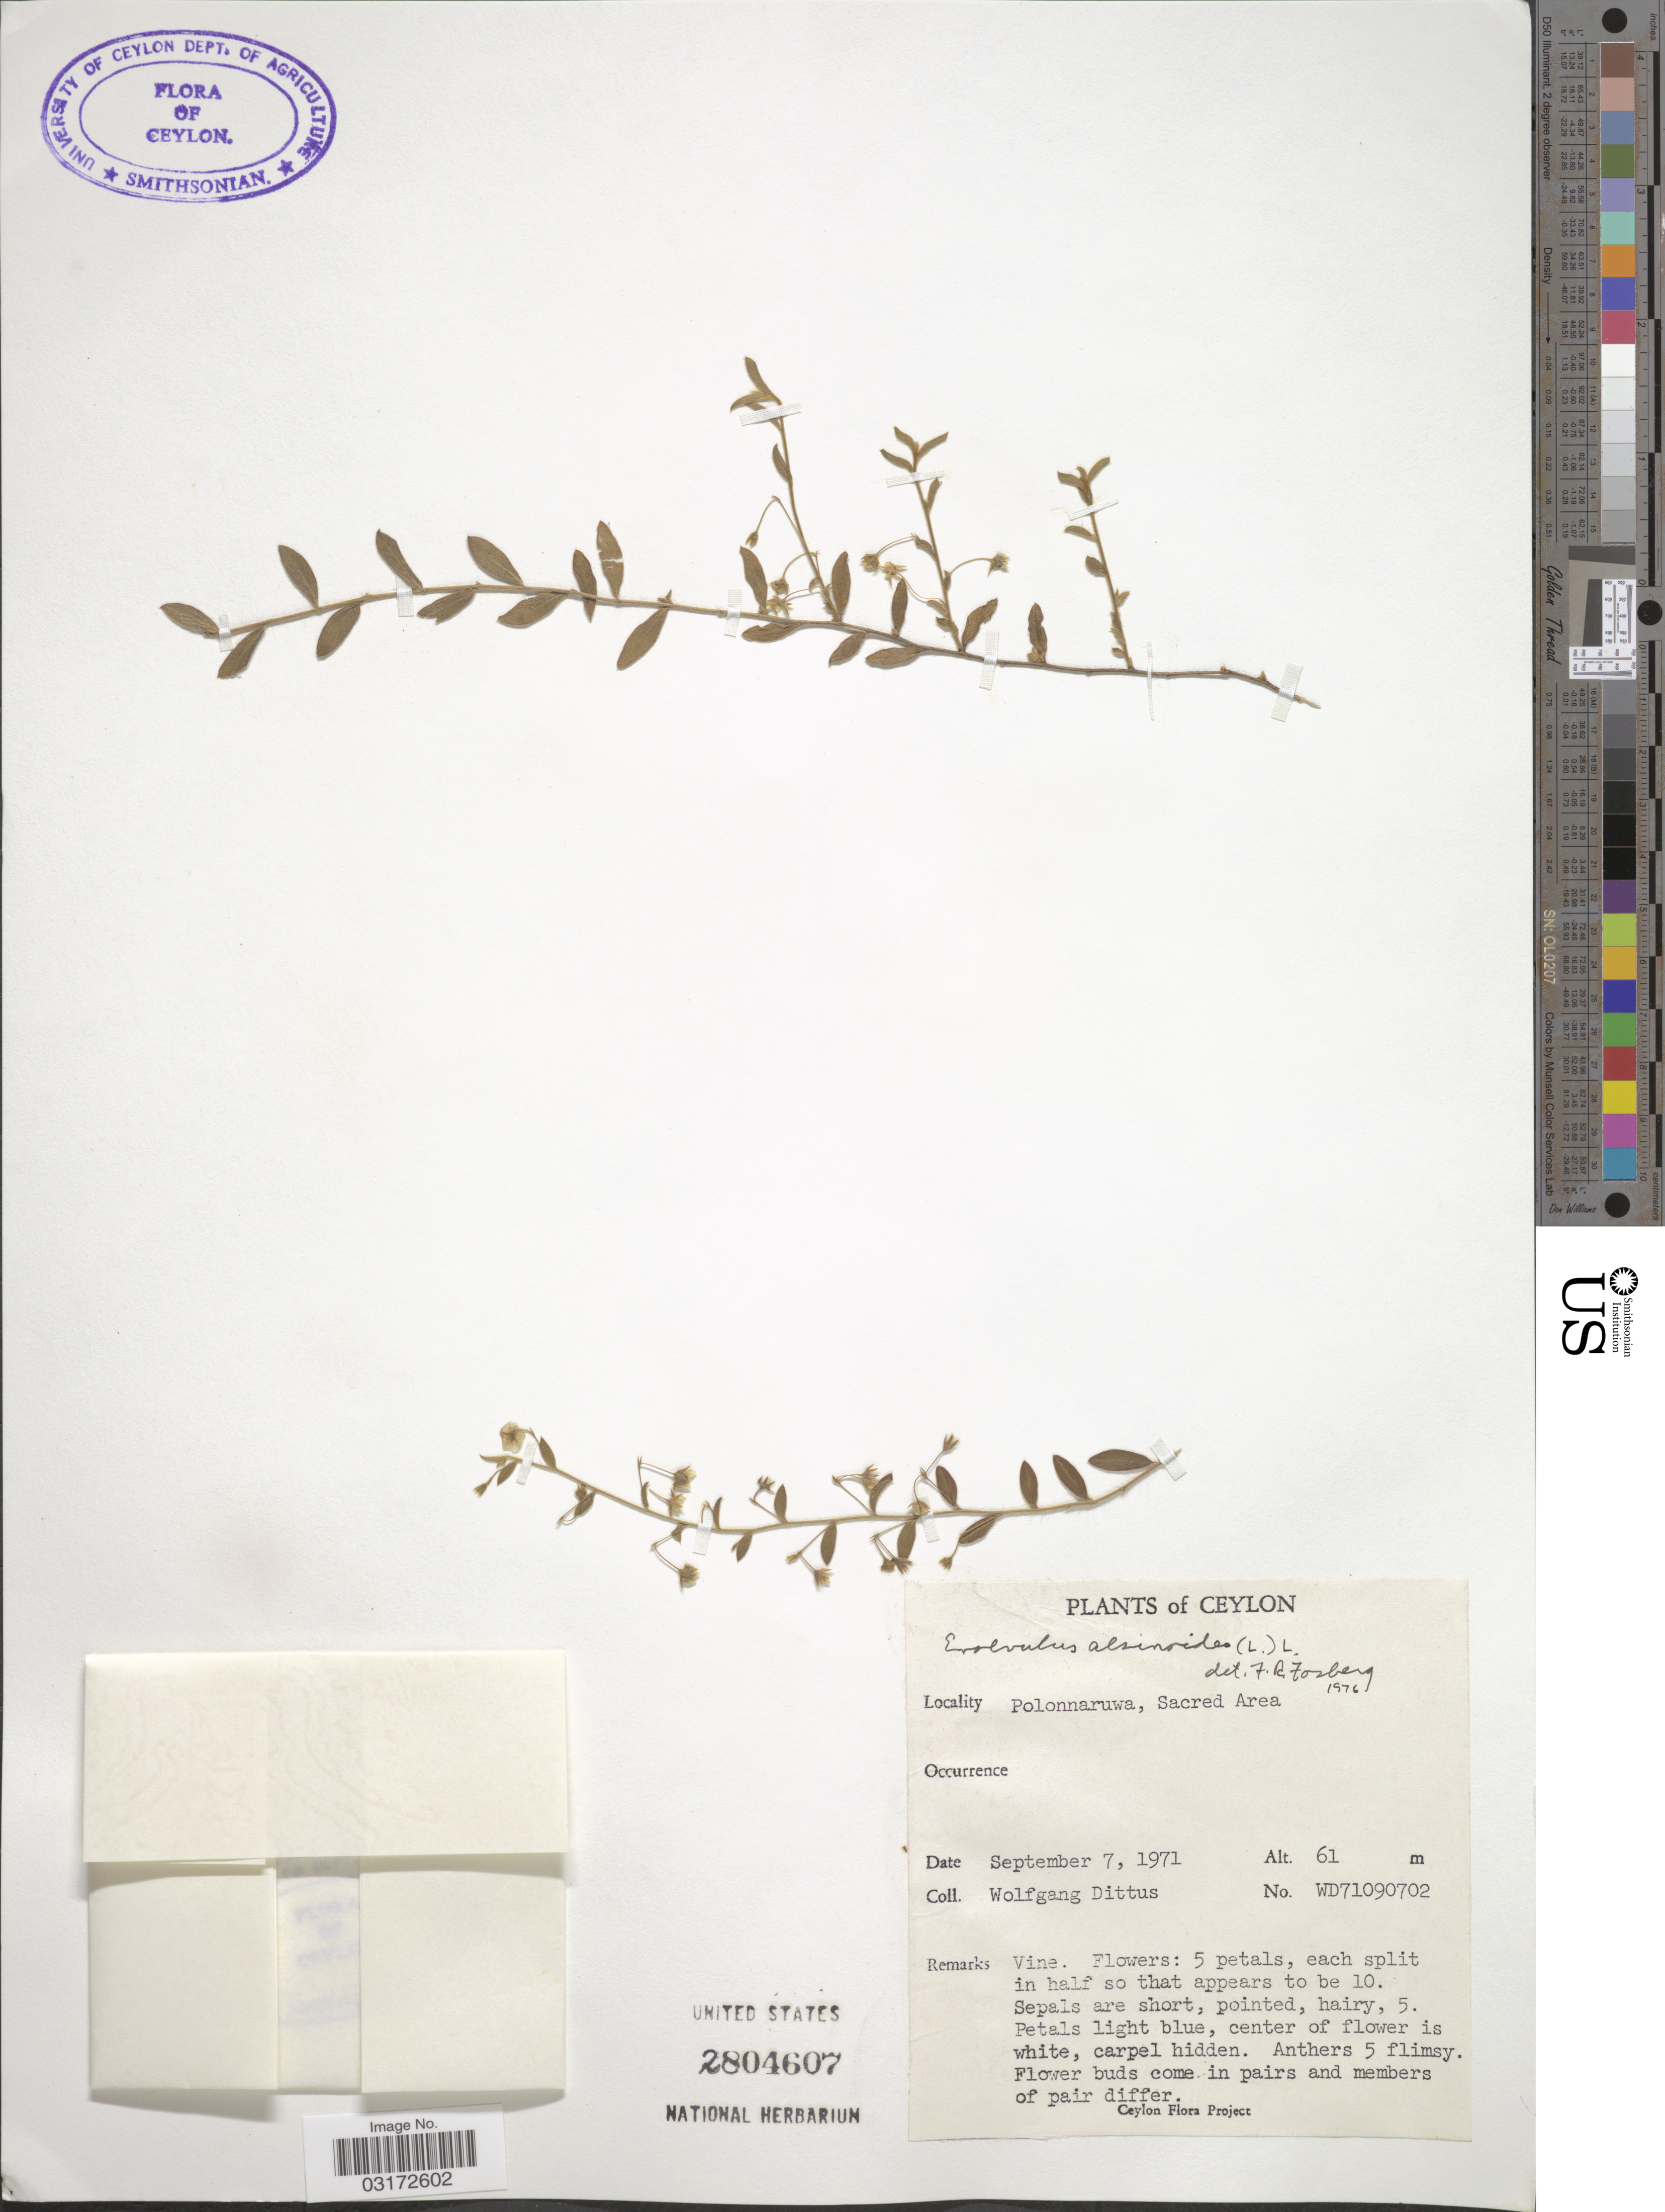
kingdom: Plantae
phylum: Tracheophyta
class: Magnoliopsida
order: Solanales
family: Convolvulaceae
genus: Evolvulus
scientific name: Evolvulus alsinoides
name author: (L.) L.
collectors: W. Dittus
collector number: WD71090702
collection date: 1971-09-07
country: Sri Lanka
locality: Ceylon. Polonnaruwa, Sacred Area.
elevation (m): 61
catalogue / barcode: US 2804607